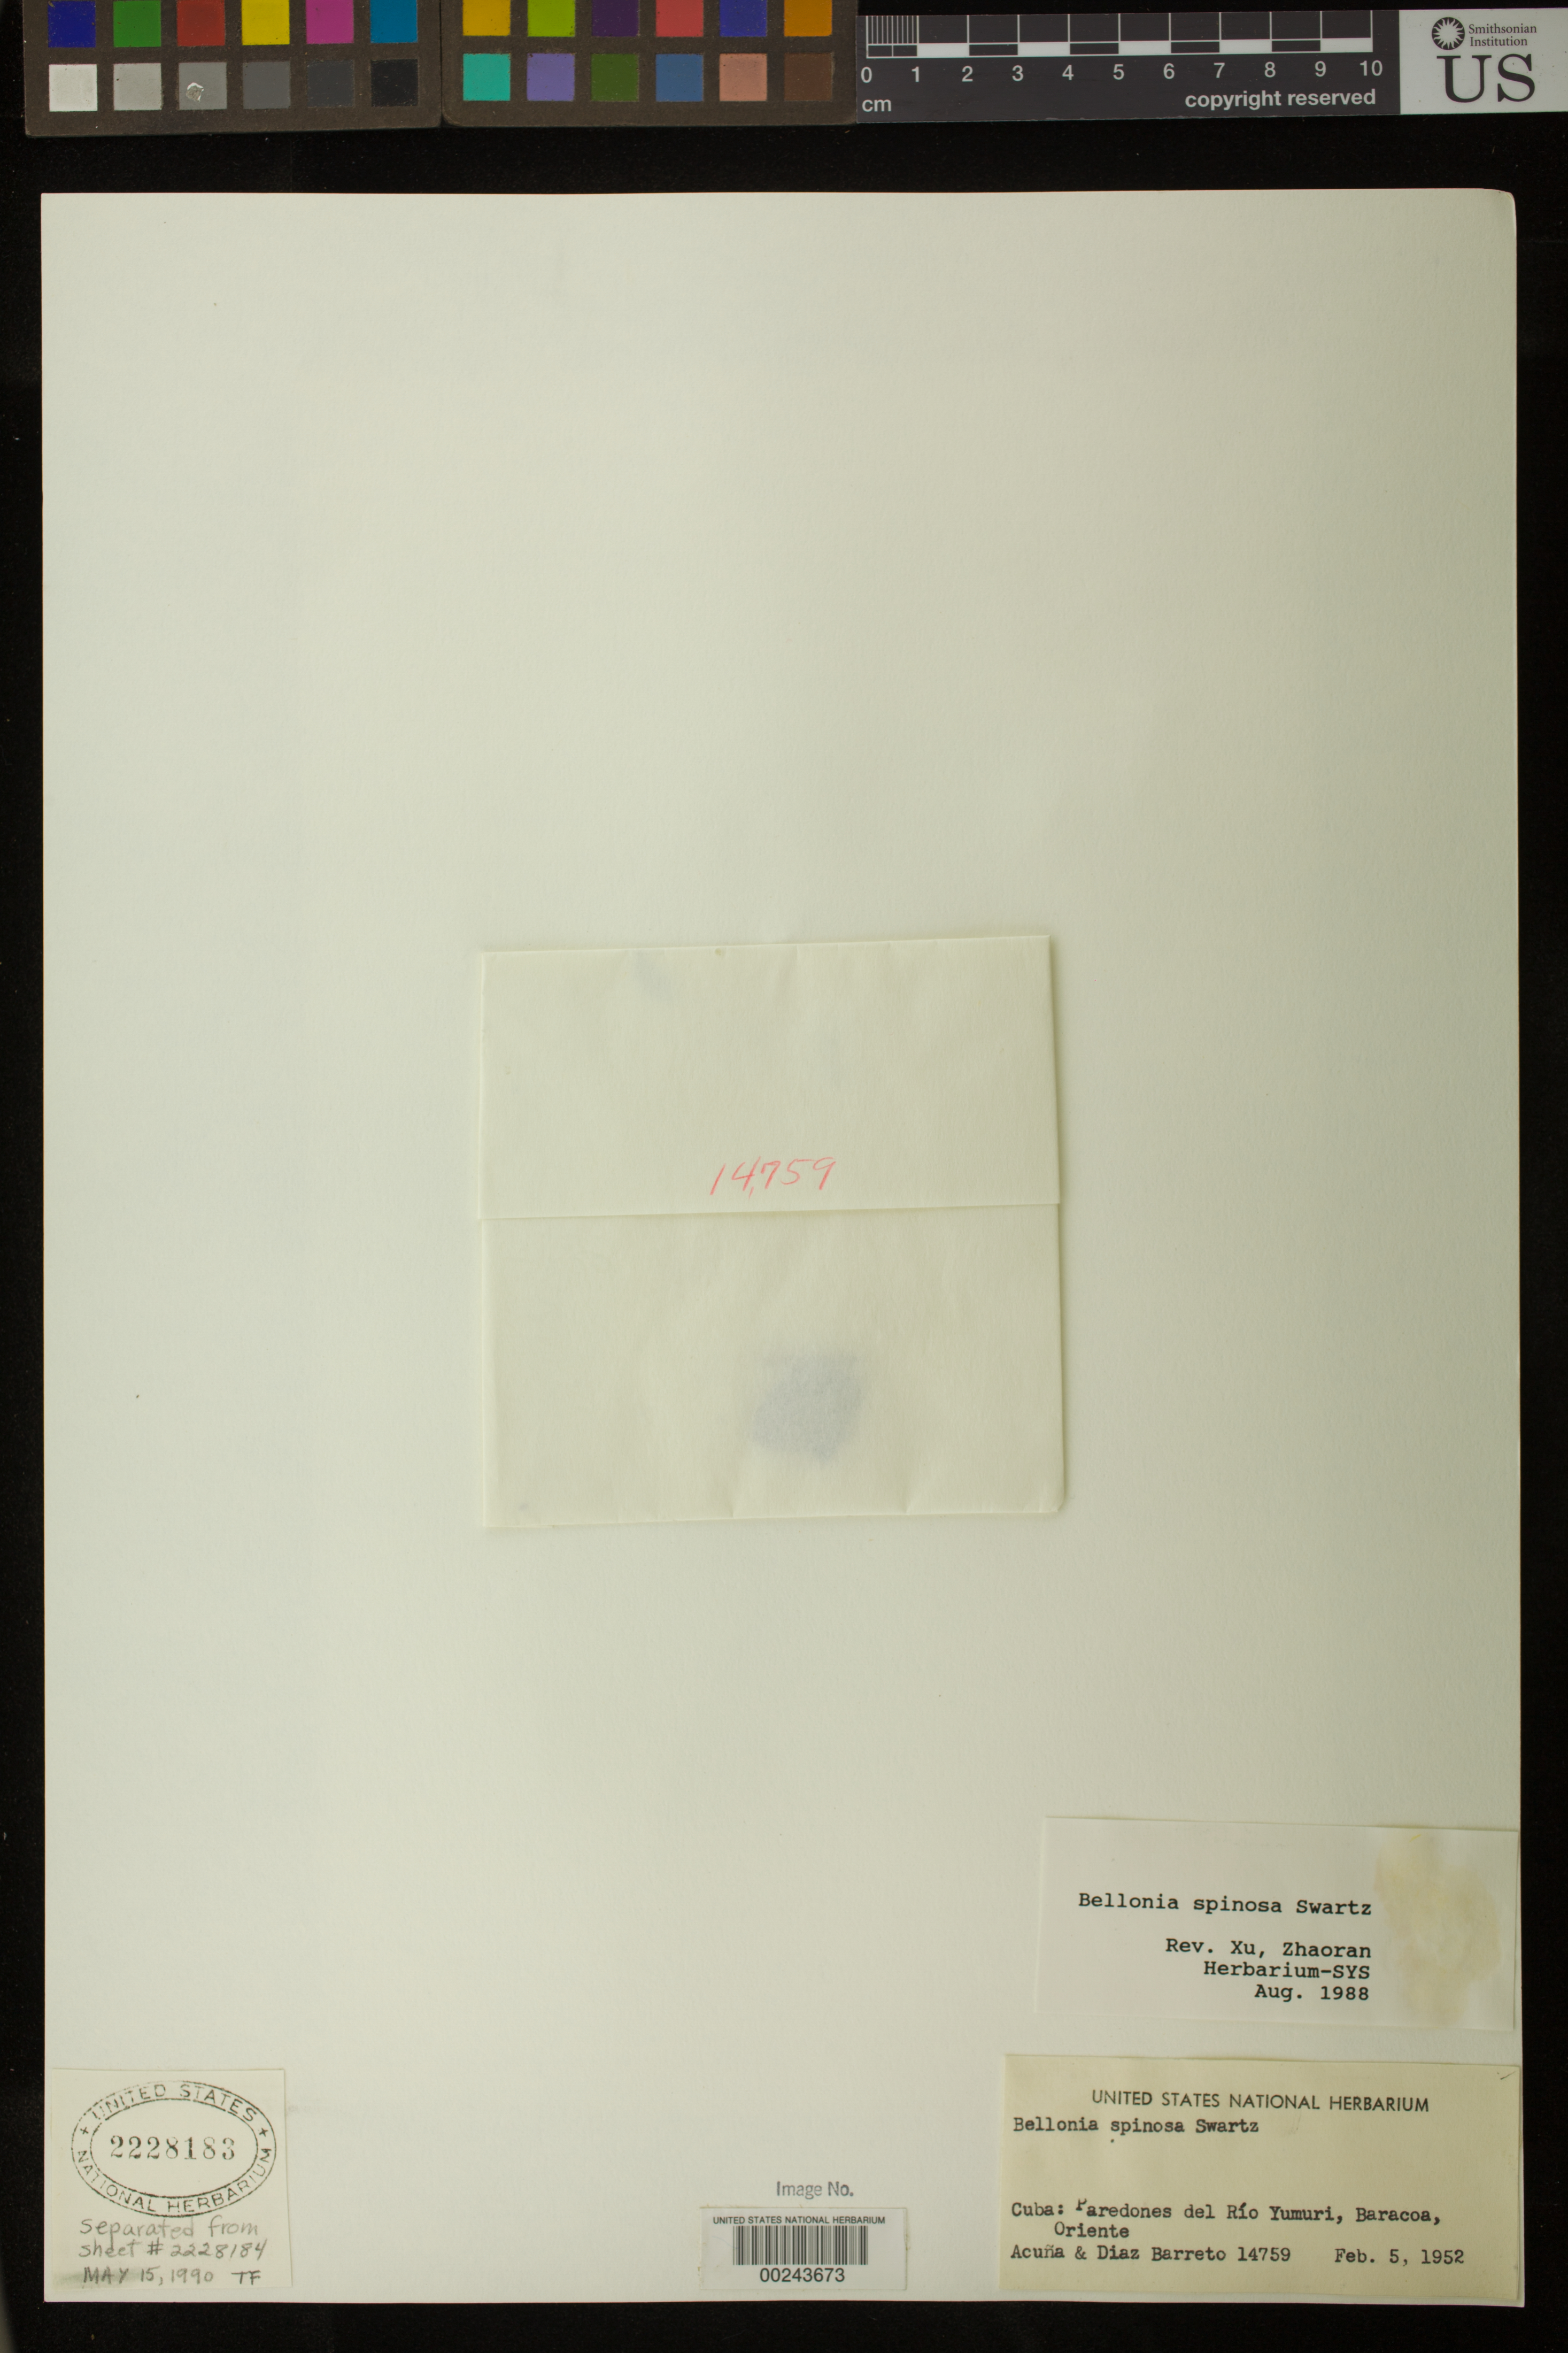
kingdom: Plantae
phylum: Tracheophyta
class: Magnoliopsida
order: Lamiales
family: Gesneriaceae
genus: Bellonia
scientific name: Bellonia spinosa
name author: Sw.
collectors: J. Acuña & D. Barreto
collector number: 17459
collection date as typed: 05 Feb 1952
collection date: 1952-02-05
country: Cuba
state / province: Oriente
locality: Paredones del Rio Yumuri, Baracoa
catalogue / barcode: US 2228183